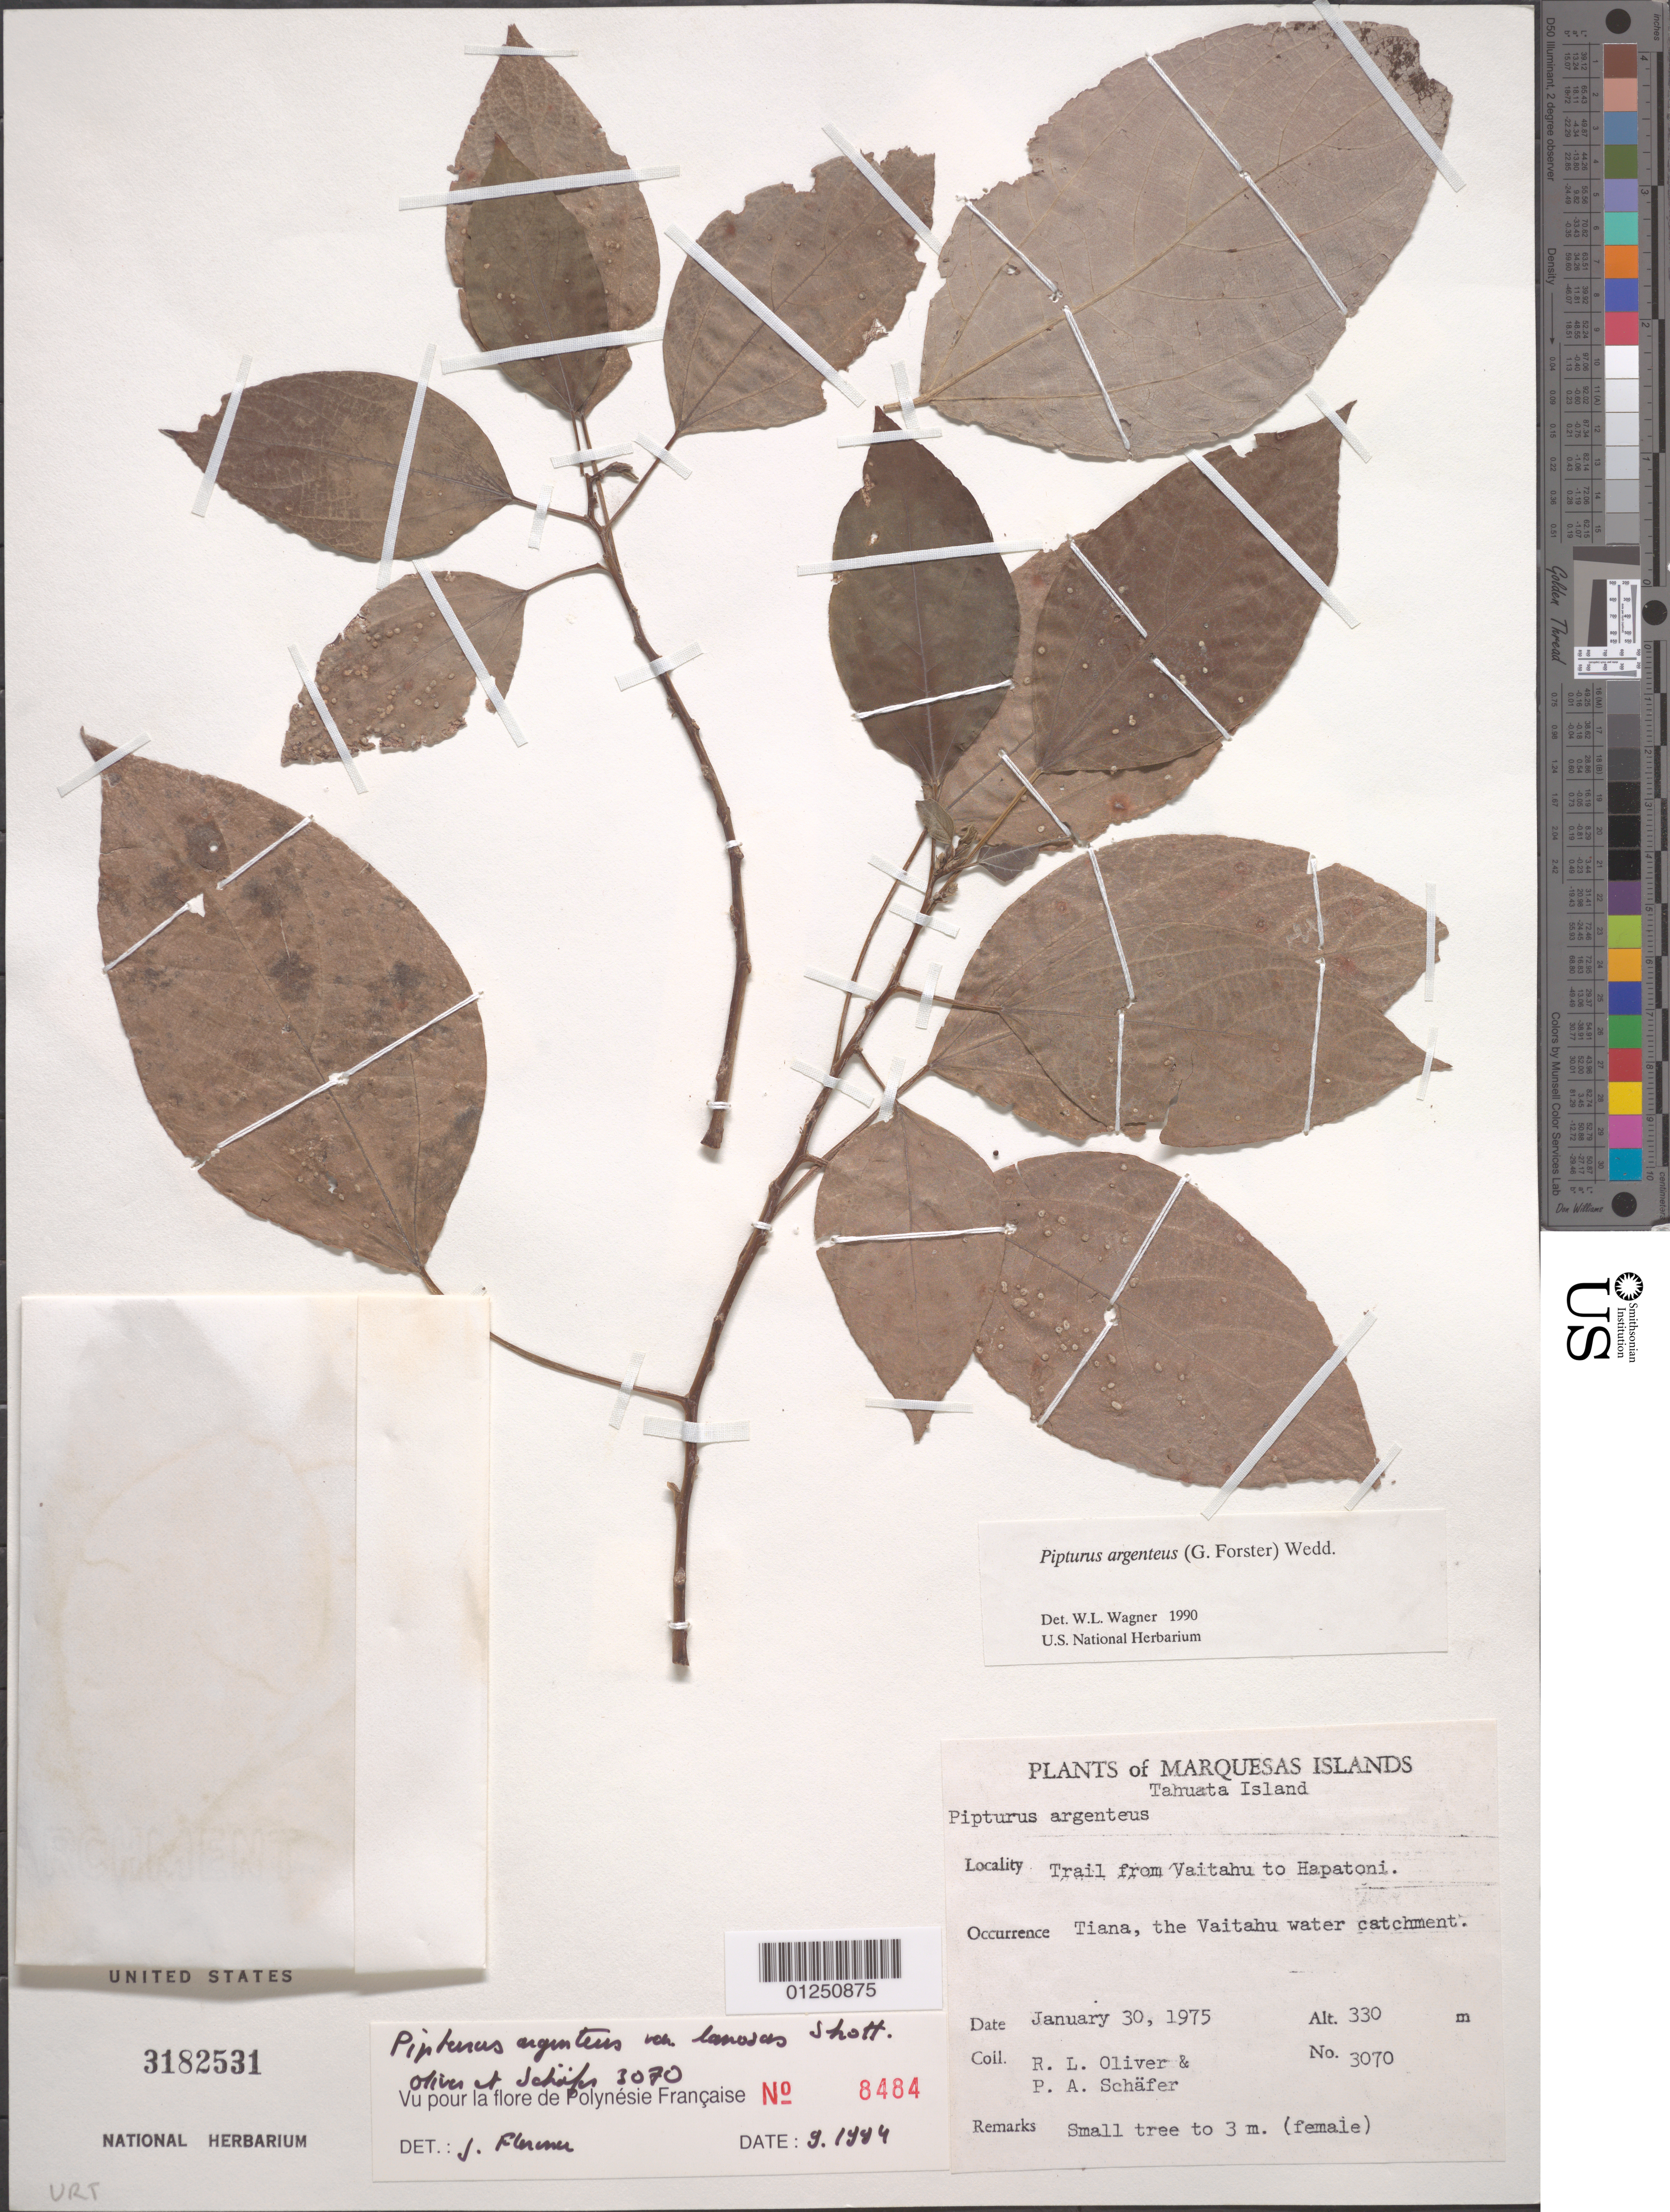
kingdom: Plantae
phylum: Tracheophyta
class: Magnoliopsida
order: Rosales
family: Urticaceae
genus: Pipturus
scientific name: Pipturus argenteus var. lanosus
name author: Schott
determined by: Florence, J.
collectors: R. L. Oliver & P. A. Schäfer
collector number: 3070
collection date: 1975-01-30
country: French Polynesia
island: Tahuata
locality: trail from Vaitahu to Hapatoni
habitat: Tiana, the Vaitahu water catchment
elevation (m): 330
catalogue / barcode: US 3182531